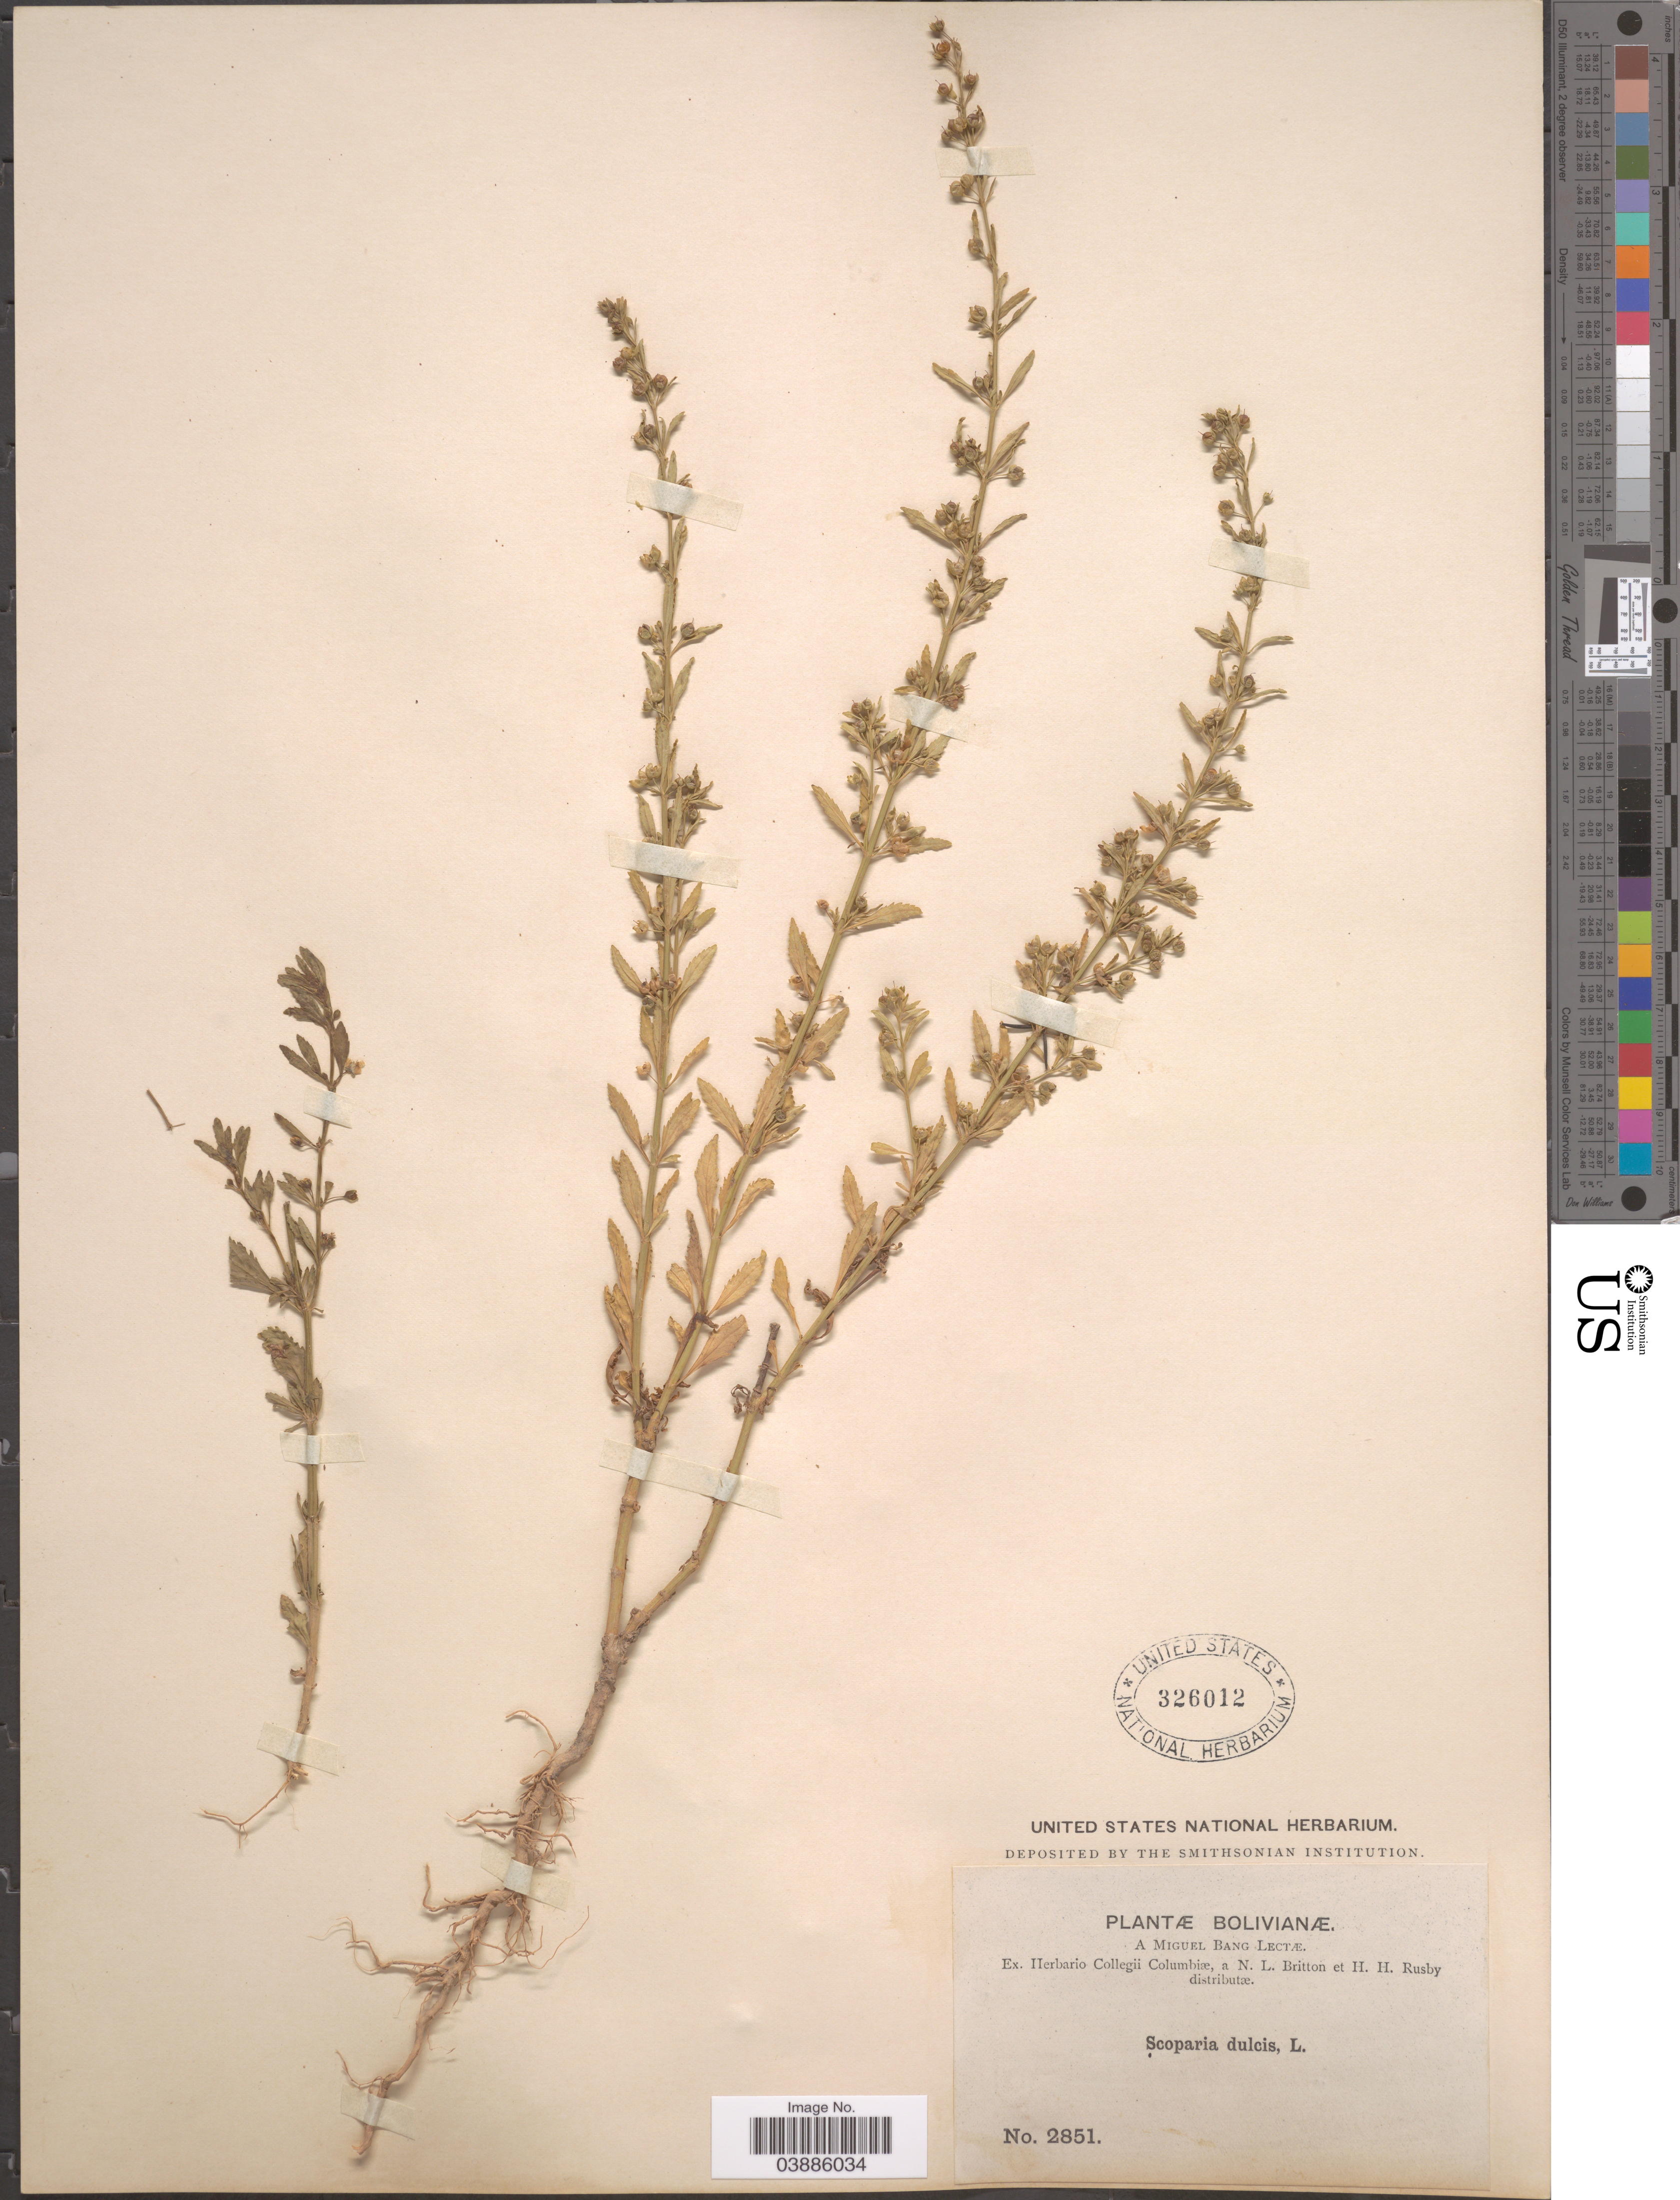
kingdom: Plantae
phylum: Tracheophyta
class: Magnoliopsida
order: Lamiales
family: Plantaginaceae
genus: Scoparia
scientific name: Scoparia dulcis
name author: L.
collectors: M. Bang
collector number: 2851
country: Bolivia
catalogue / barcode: US 326012